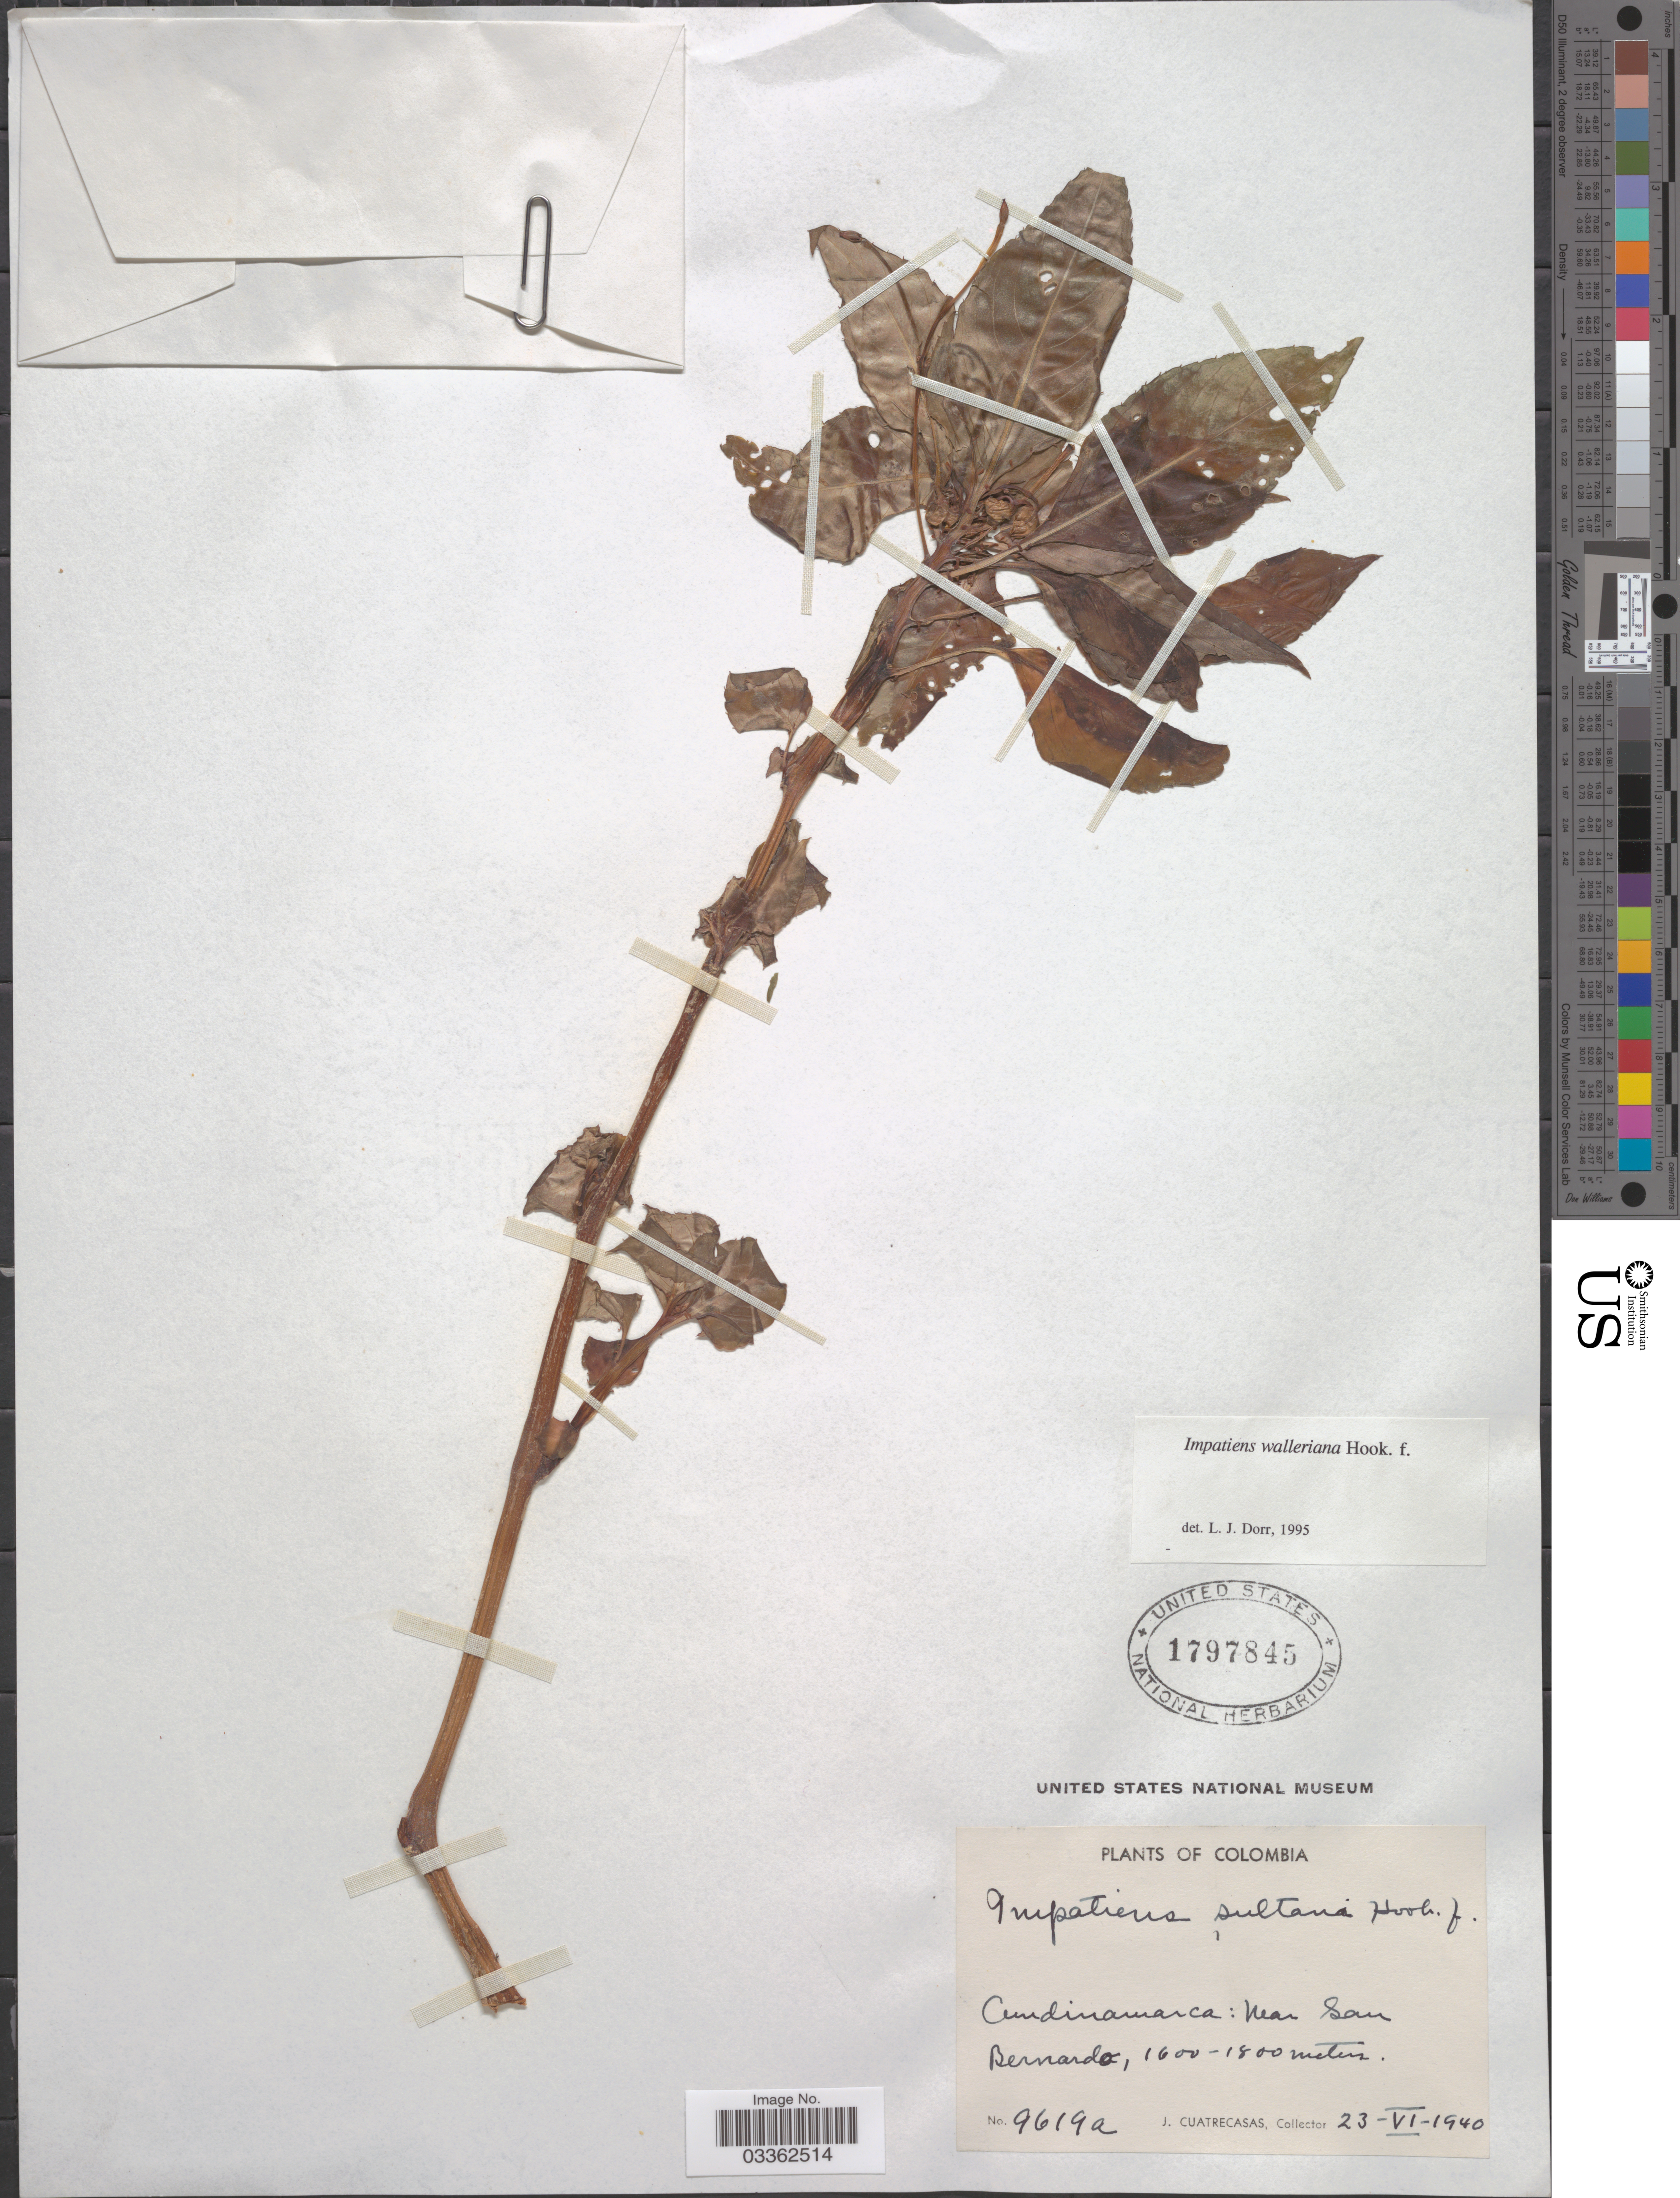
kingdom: Plantae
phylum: Tracheophyta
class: Magnoliopsida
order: Ericales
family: Balsaminaceae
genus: Impatiens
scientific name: Impatiens walleriana 'Super Elfin Red'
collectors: J. Cuatrecasas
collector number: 9619a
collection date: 1940-06-23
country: Colombia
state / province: Cundinamarca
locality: Near San Bernardo.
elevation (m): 1600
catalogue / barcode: US 1797845